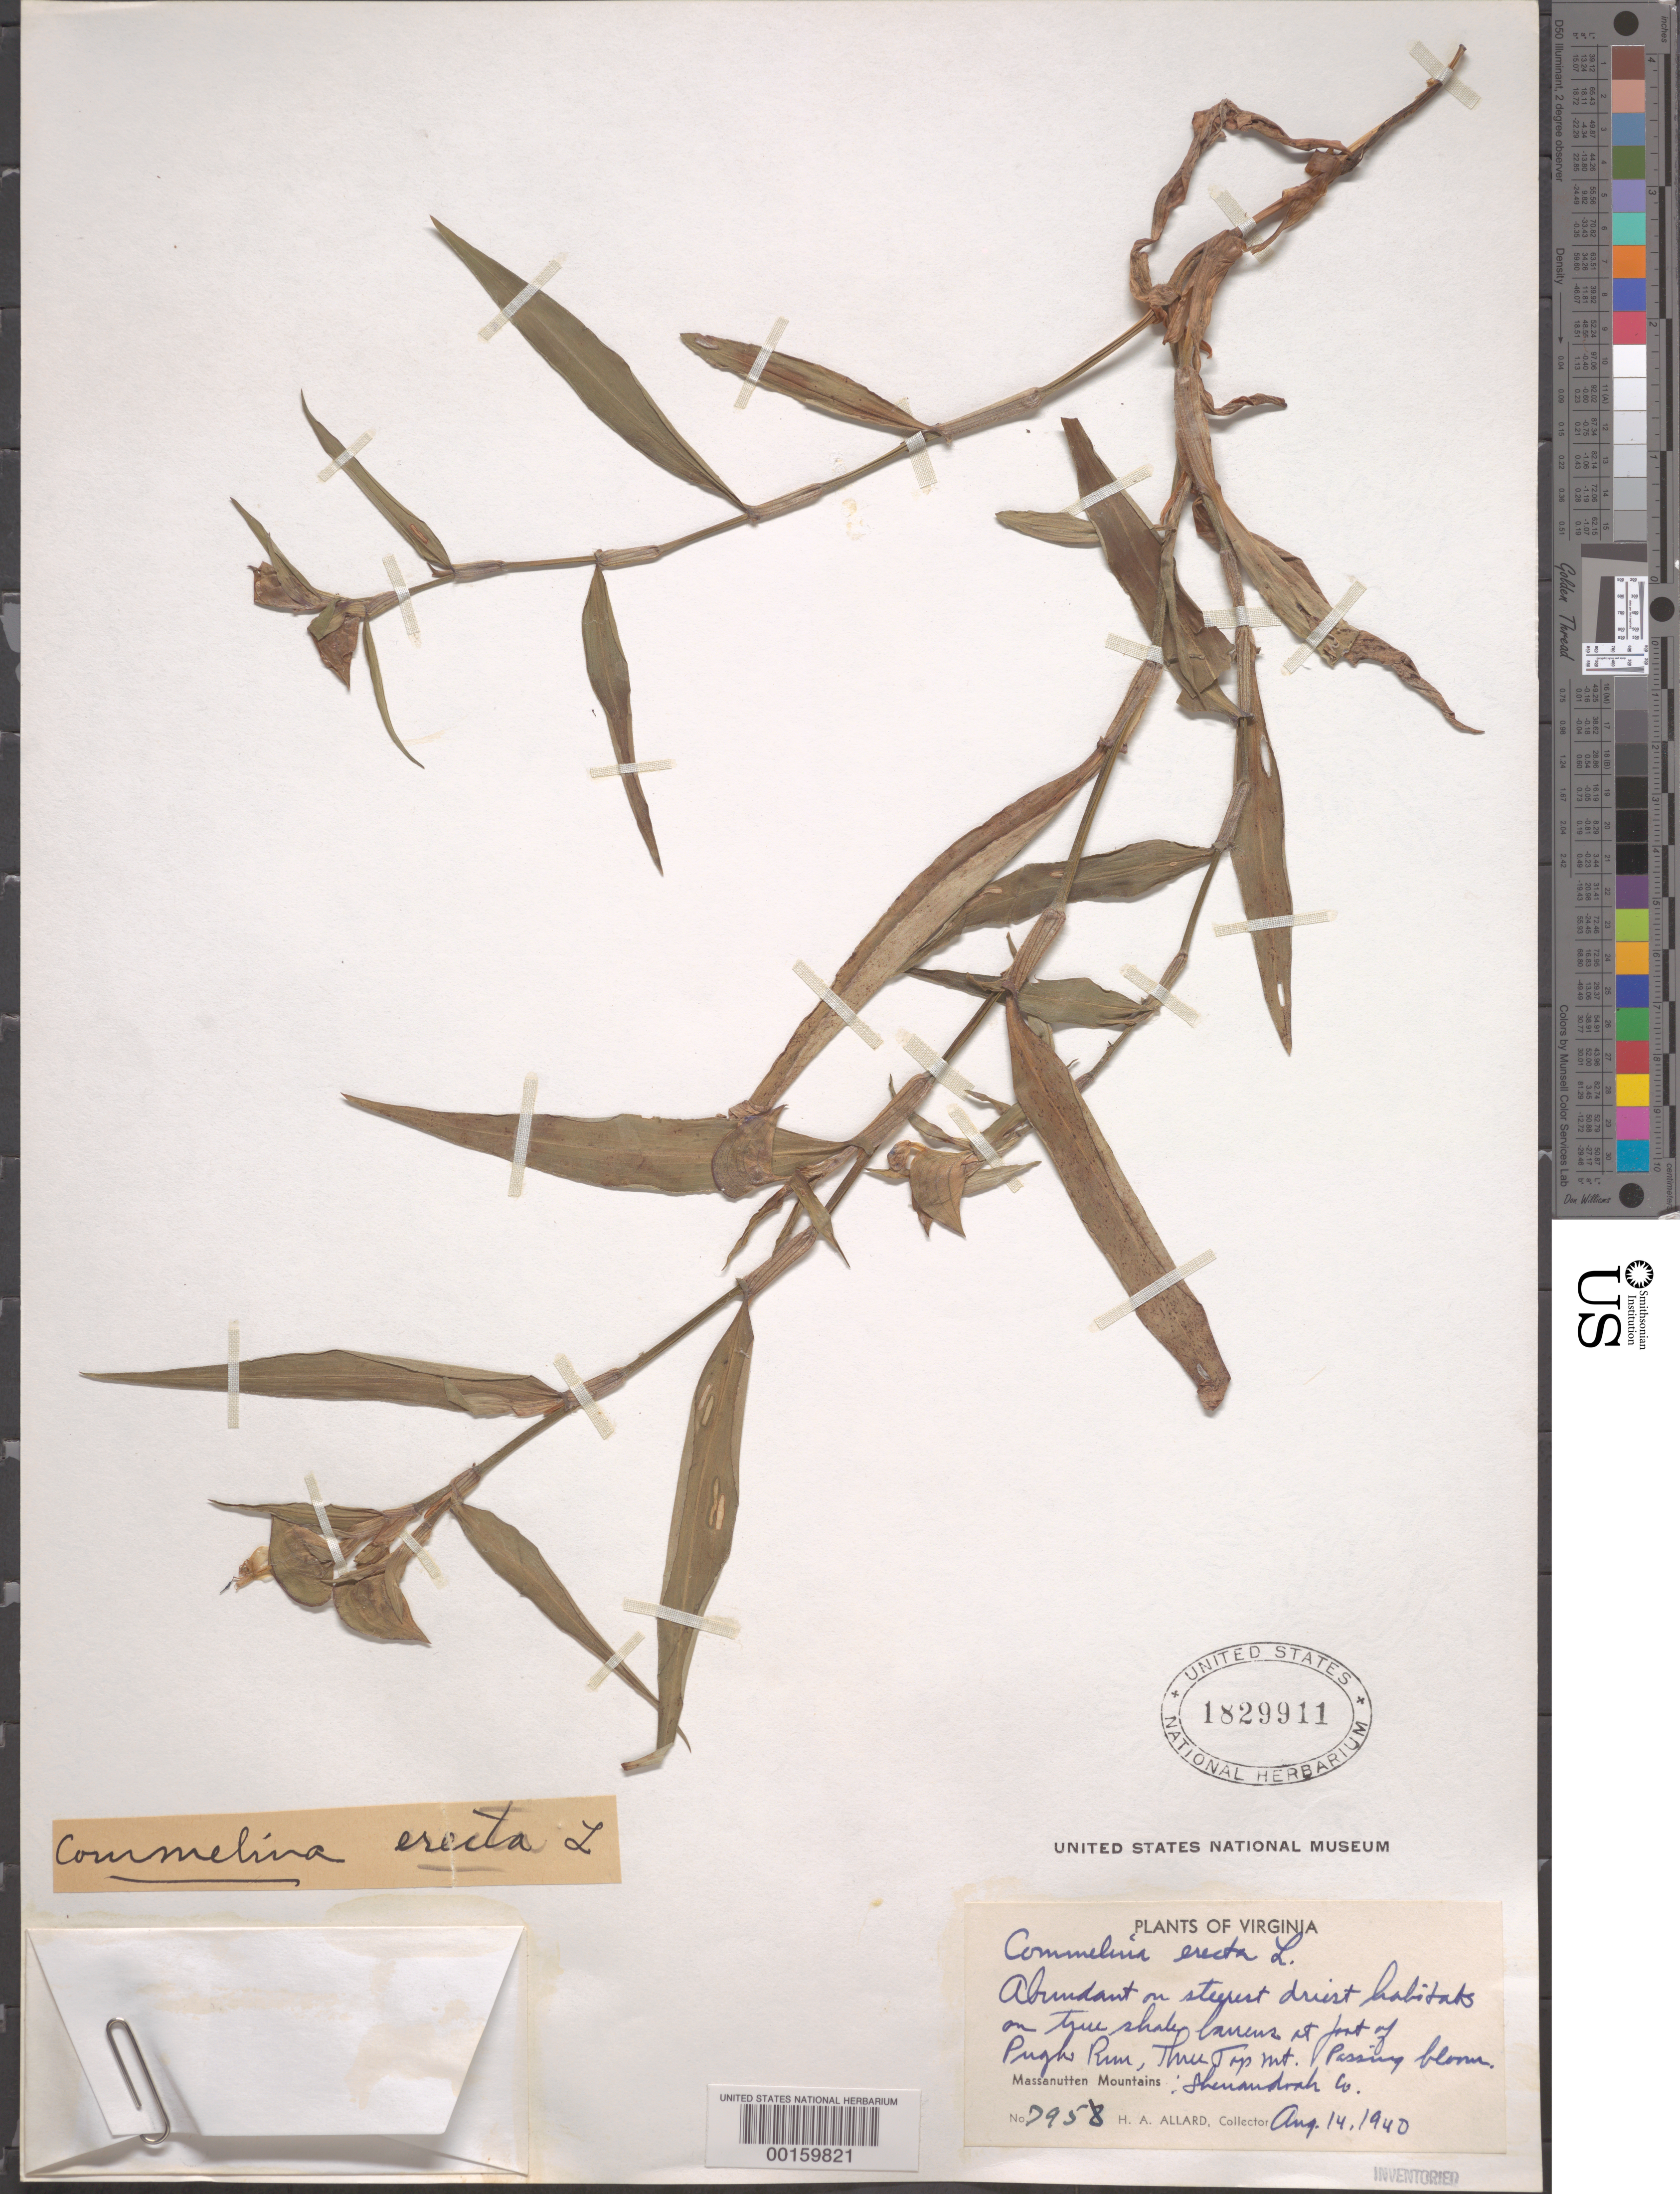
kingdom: Plantae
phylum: Tracheophyta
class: Liliopsida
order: Commelinales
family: Commelinaceae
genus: Commelina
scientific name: Commelina erecta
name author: L.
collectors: H. A. Allard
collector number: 7958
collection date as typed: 14 Aug 1940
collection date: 1940-08-14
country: United States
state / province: Virginia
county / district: Shenandoah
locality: Foot of Pugh's Run, Three Top Mt. N of Woodstock Massanutten Mts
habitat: On true shale barrens, steep, dry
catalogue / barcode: US 1829911